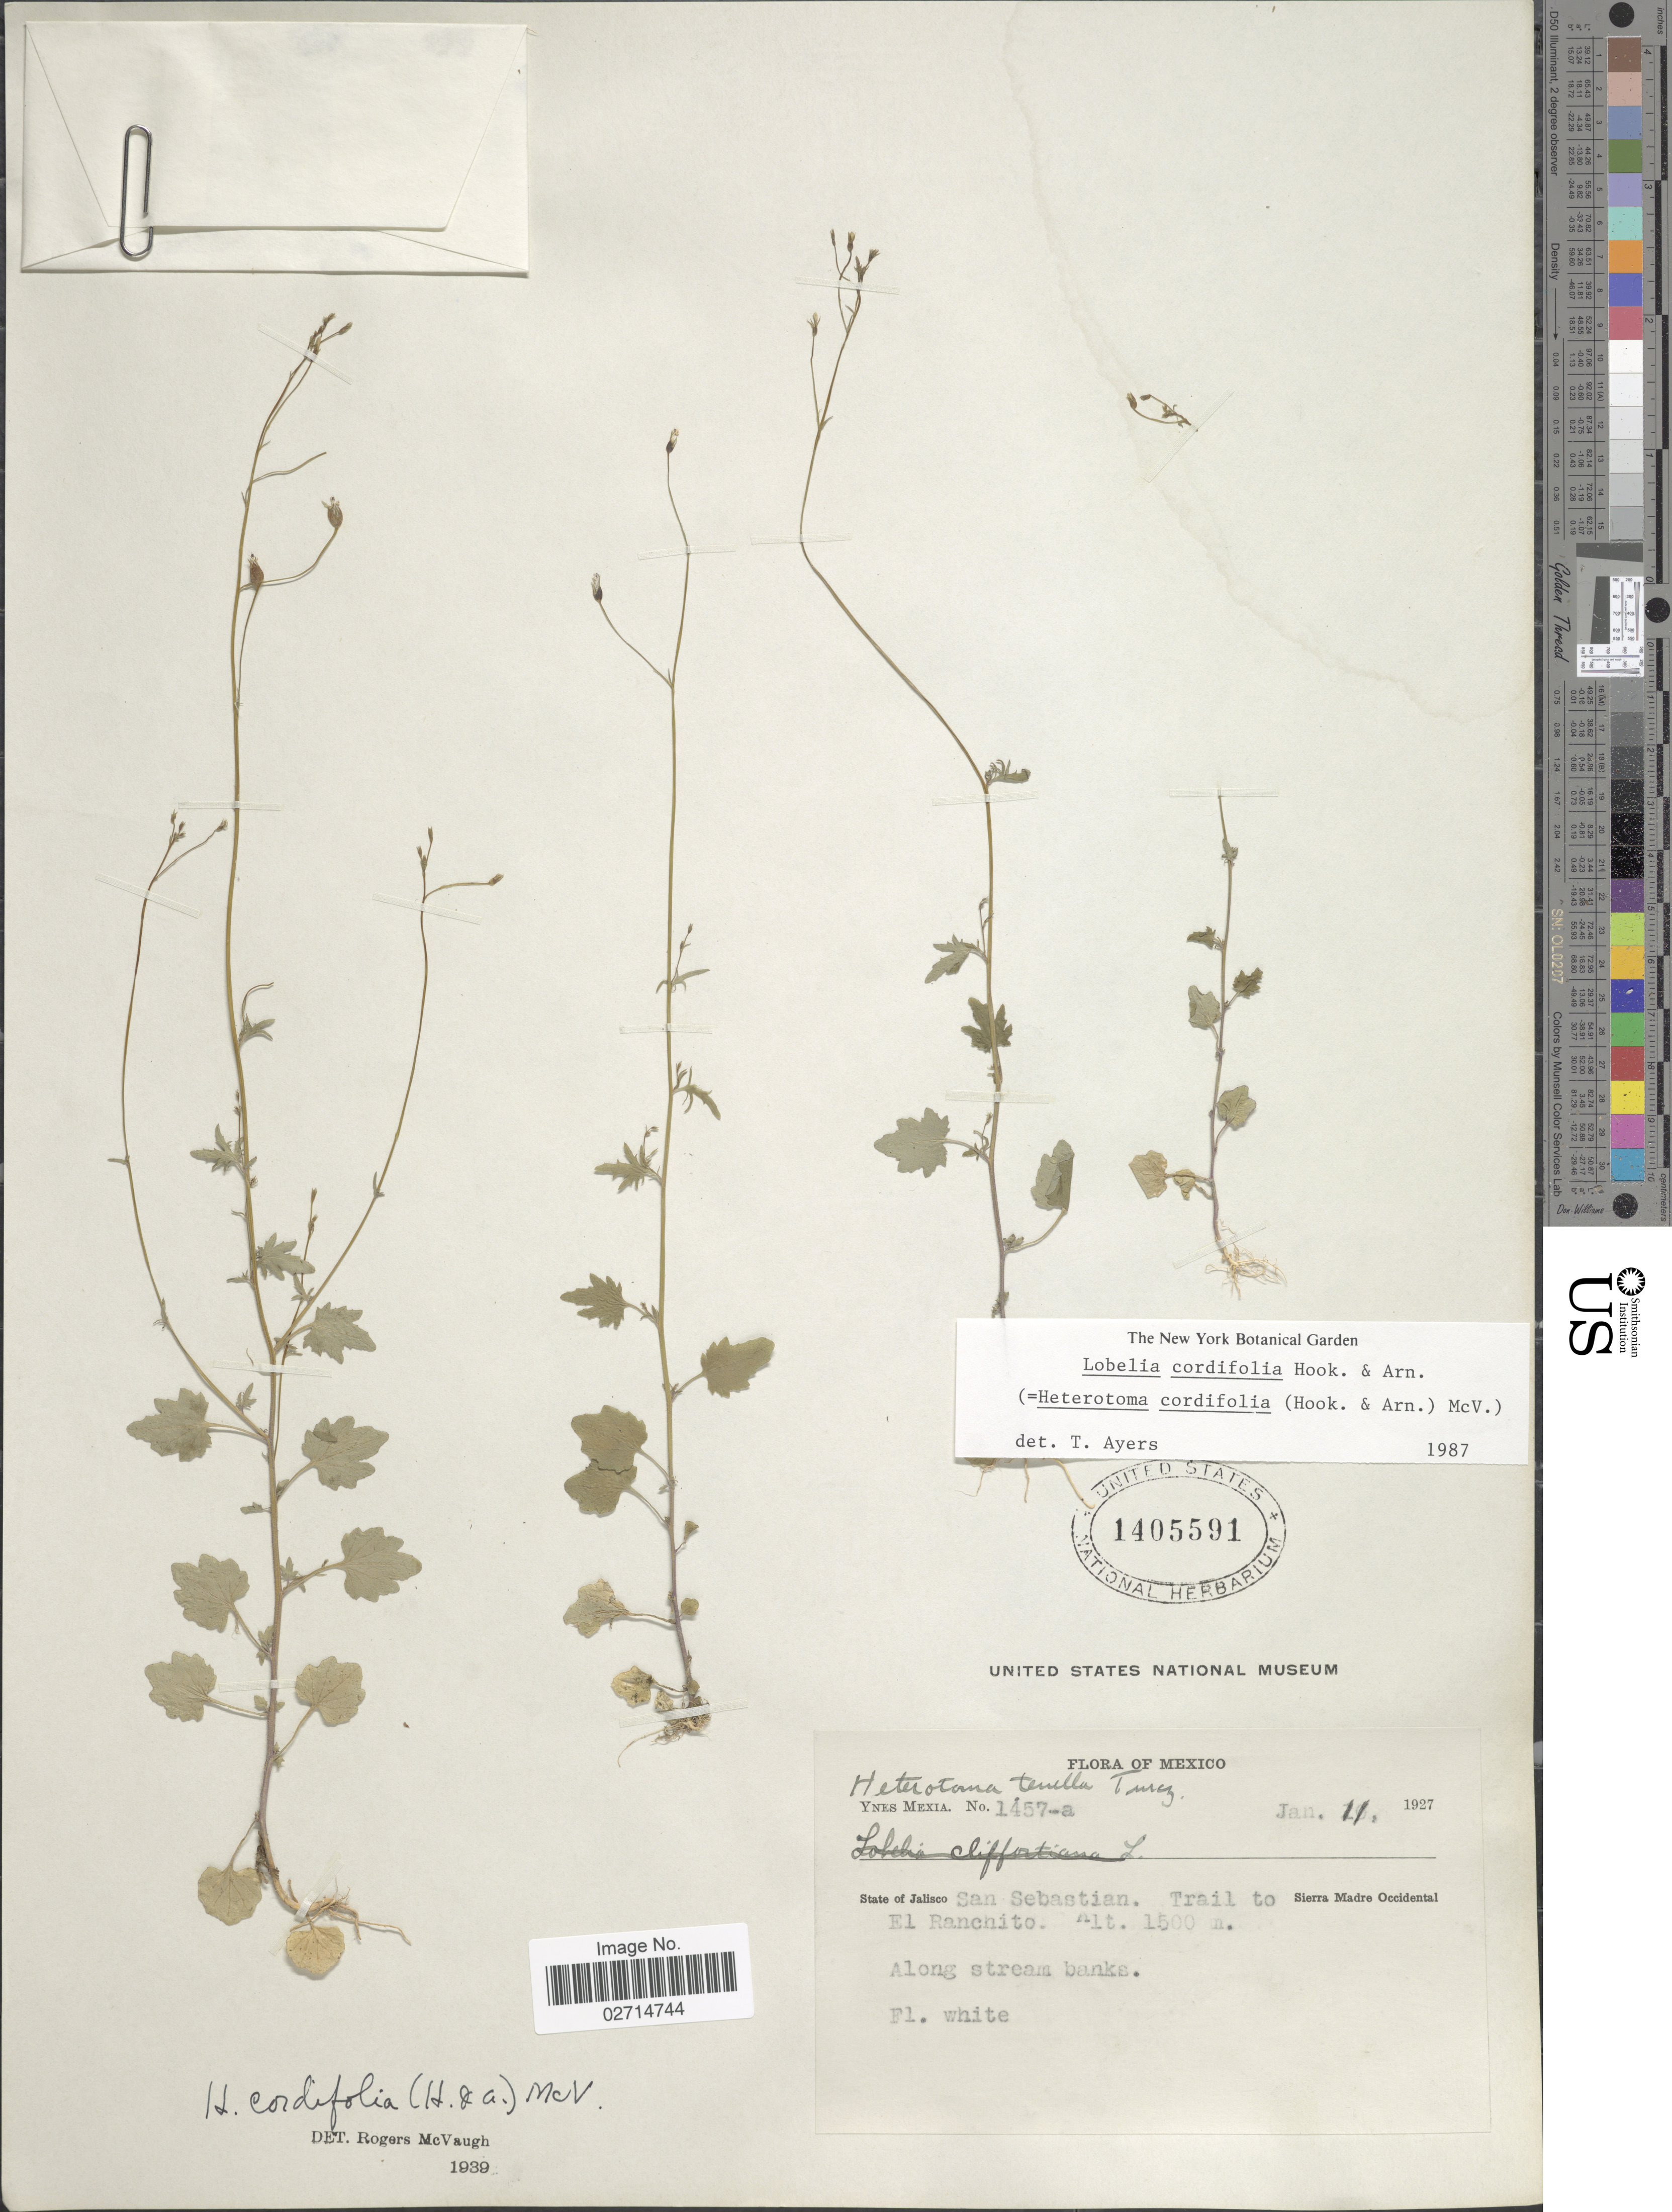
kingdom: Plantae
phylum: Tracheophyta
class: Magnoliopsida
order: Asterales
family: Campanulaceae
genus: Lobelia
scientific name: Lobelia cordifolia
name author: Hook. & Arn.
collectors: Y. Mexia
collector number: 1457-a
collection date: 1927-01-11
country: Mexico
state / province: Jalisco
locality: San Sebastian. Trail to Sierra Madre Occidental. El Ranchito.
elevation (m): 1500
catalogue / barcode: US 1405591